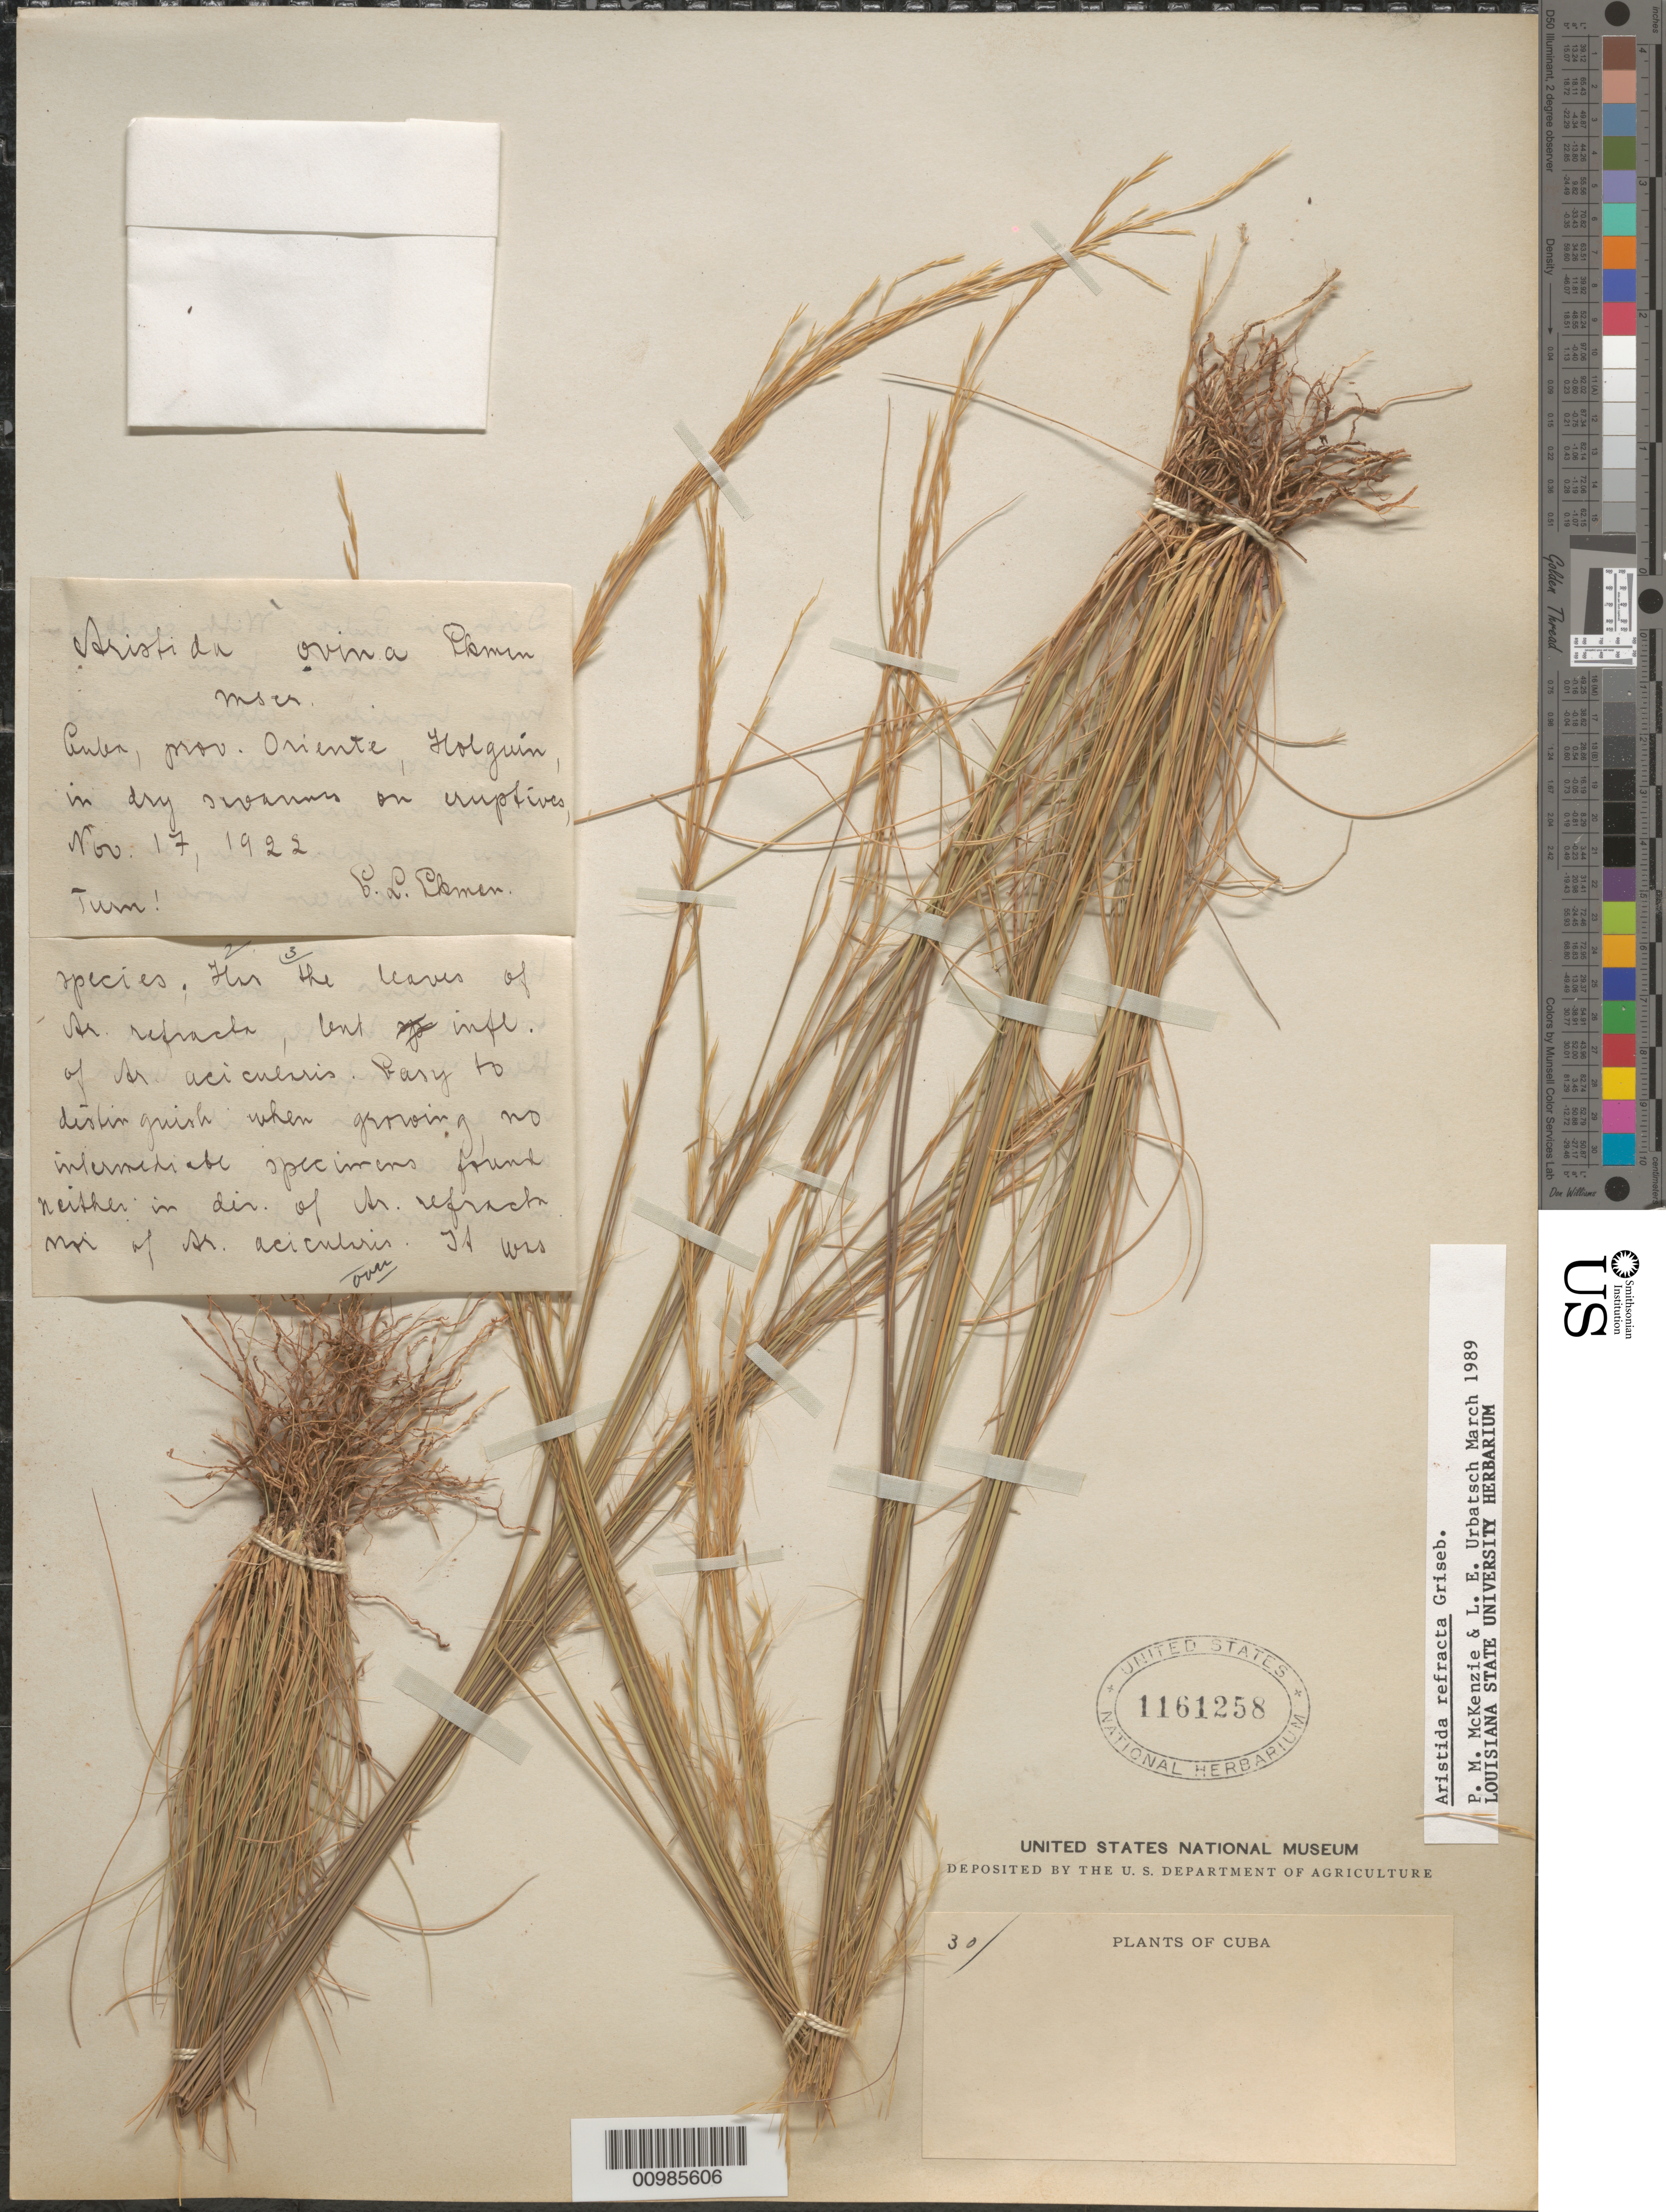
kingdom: Plantae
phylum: Tracheophyta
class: Liliopsida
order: Poales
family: Poaceae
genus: Aristida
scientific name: Aristida refracta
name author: Griseb.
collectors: E. L. Ekman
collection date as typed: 17 Nov 1922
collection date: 1922-11-17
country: Cuba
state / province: Holguín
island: Cuba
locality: City: Holguin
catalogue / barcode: US 1161258